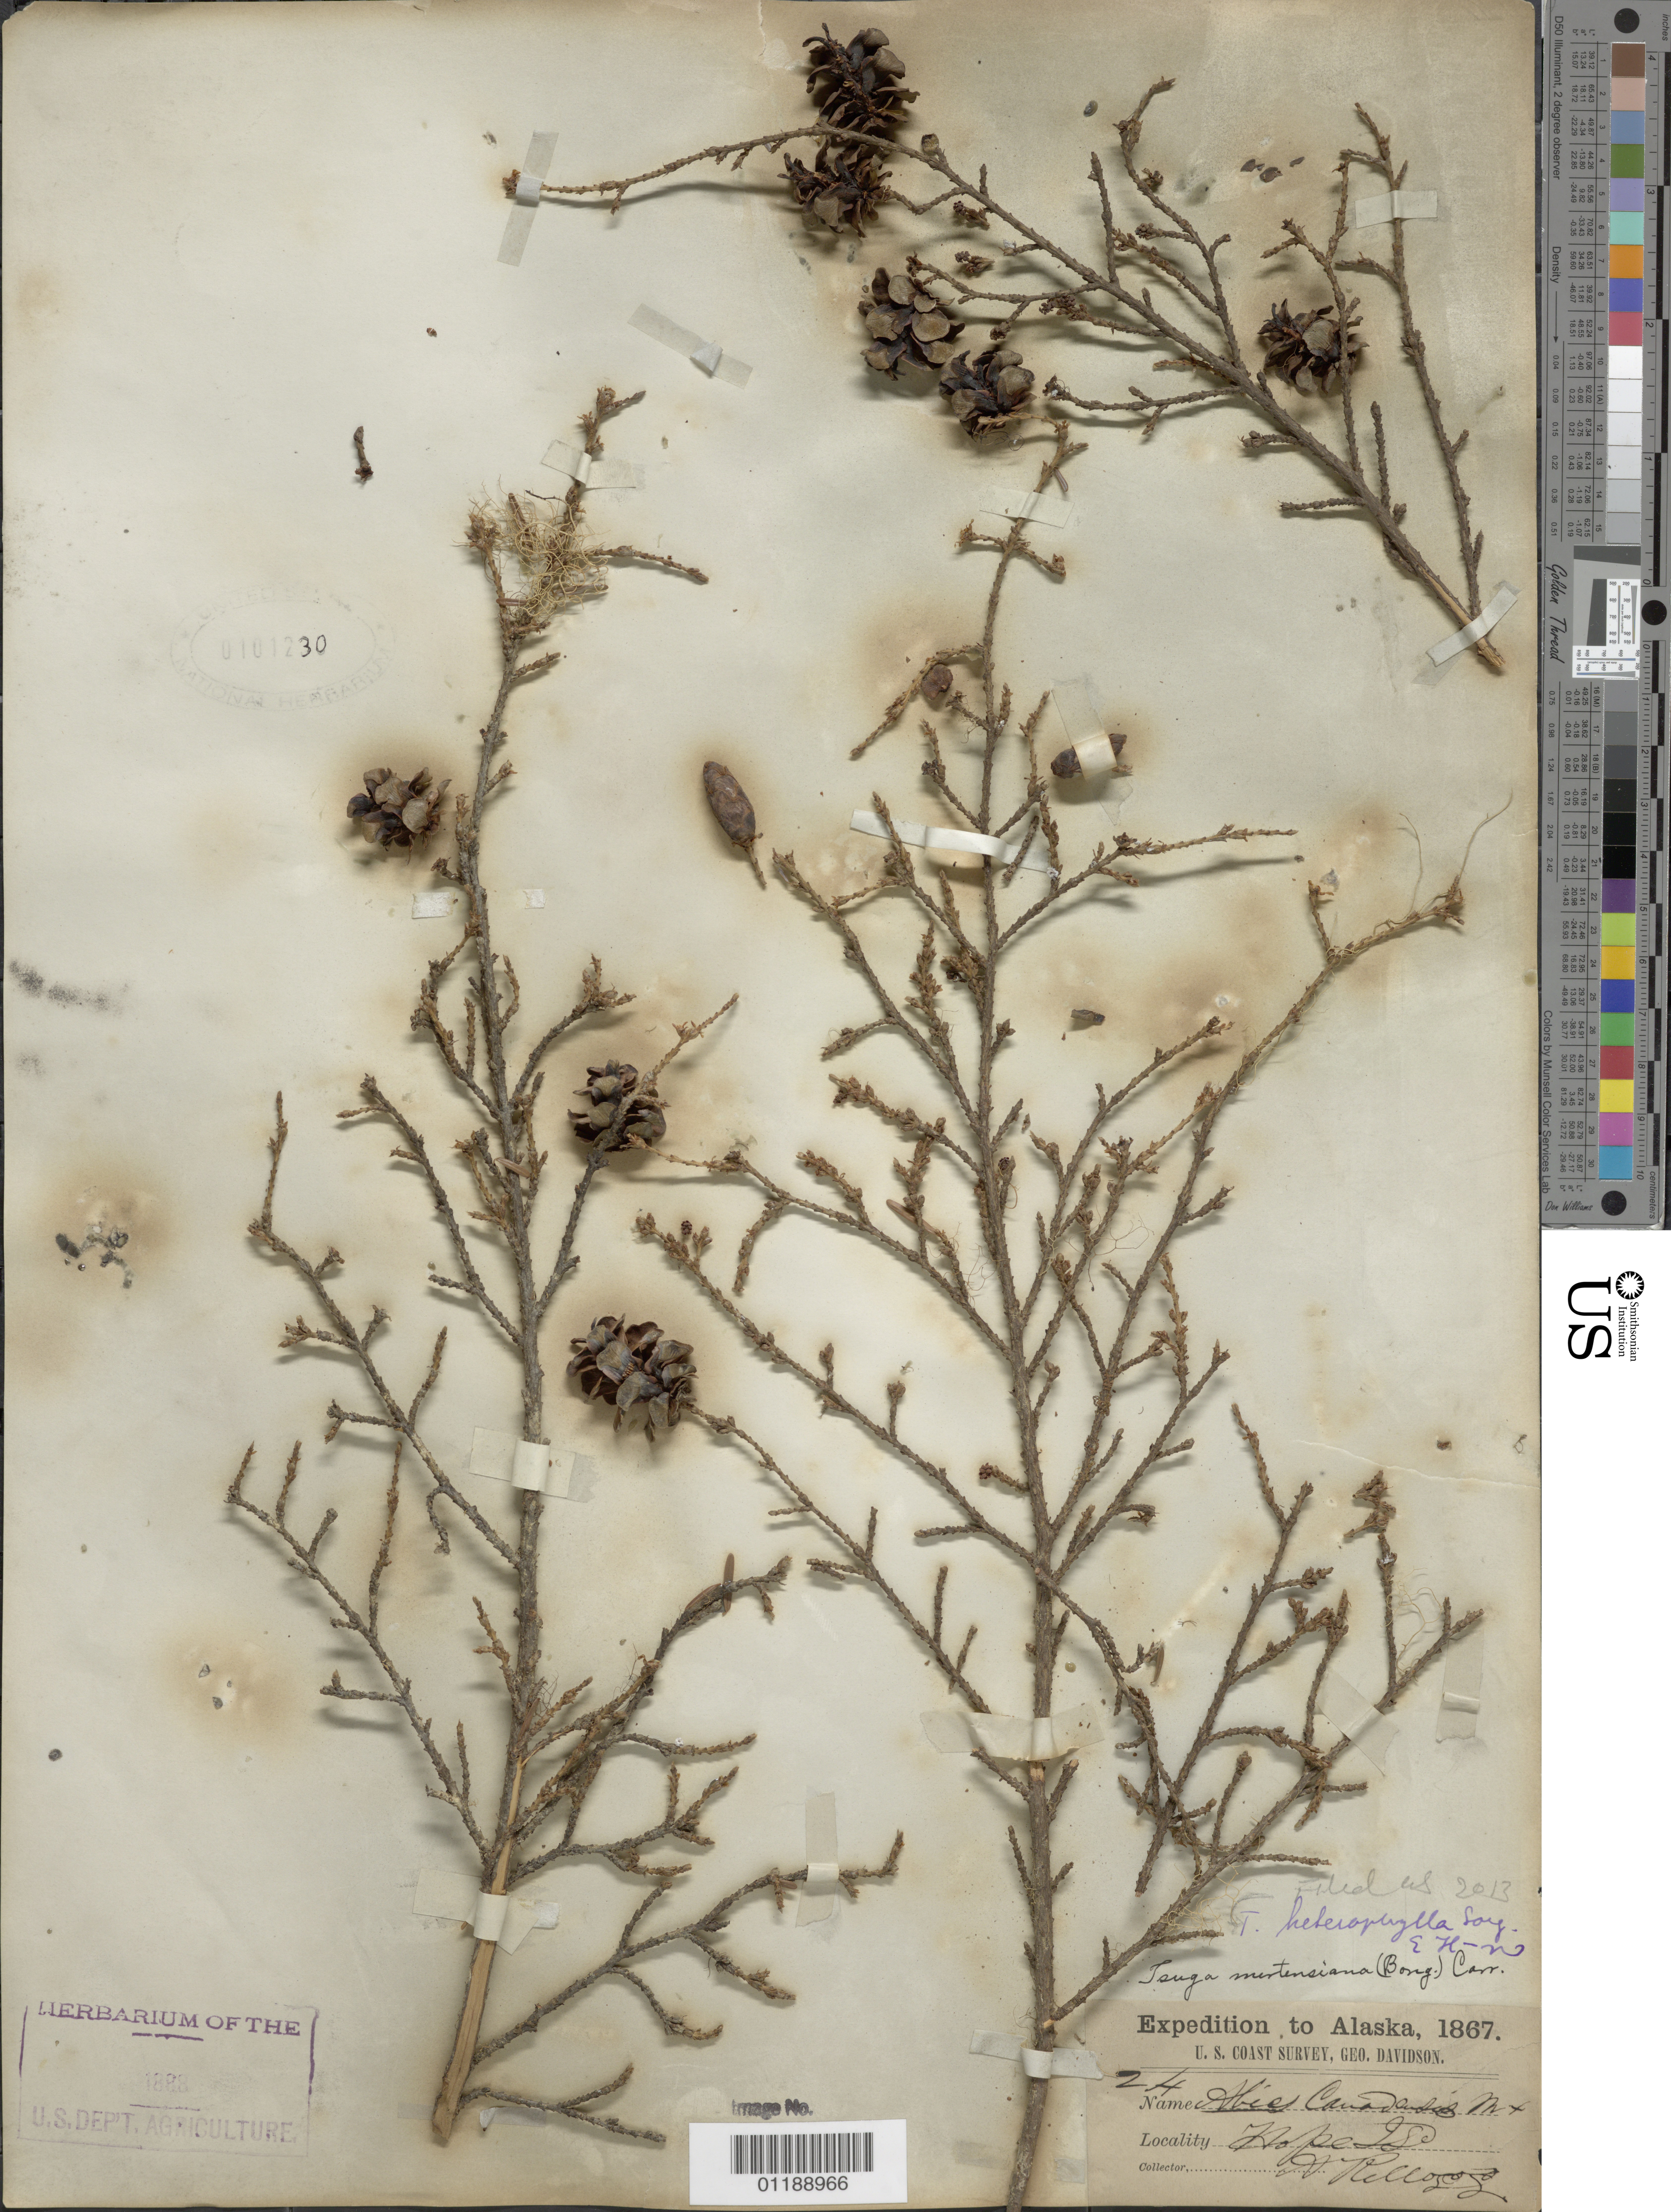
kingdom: Plantae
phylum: Tracheophyta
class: Pinopsida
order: Pinales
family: Pinaceae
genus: Tsuga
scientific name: Tsuga heterophylla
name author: (Raf.) Sarg.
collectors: A. Kellogg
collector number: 24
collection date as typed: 1867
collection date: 1867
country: United States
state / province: Alaska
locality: Hope Island.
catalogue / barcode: US 101230